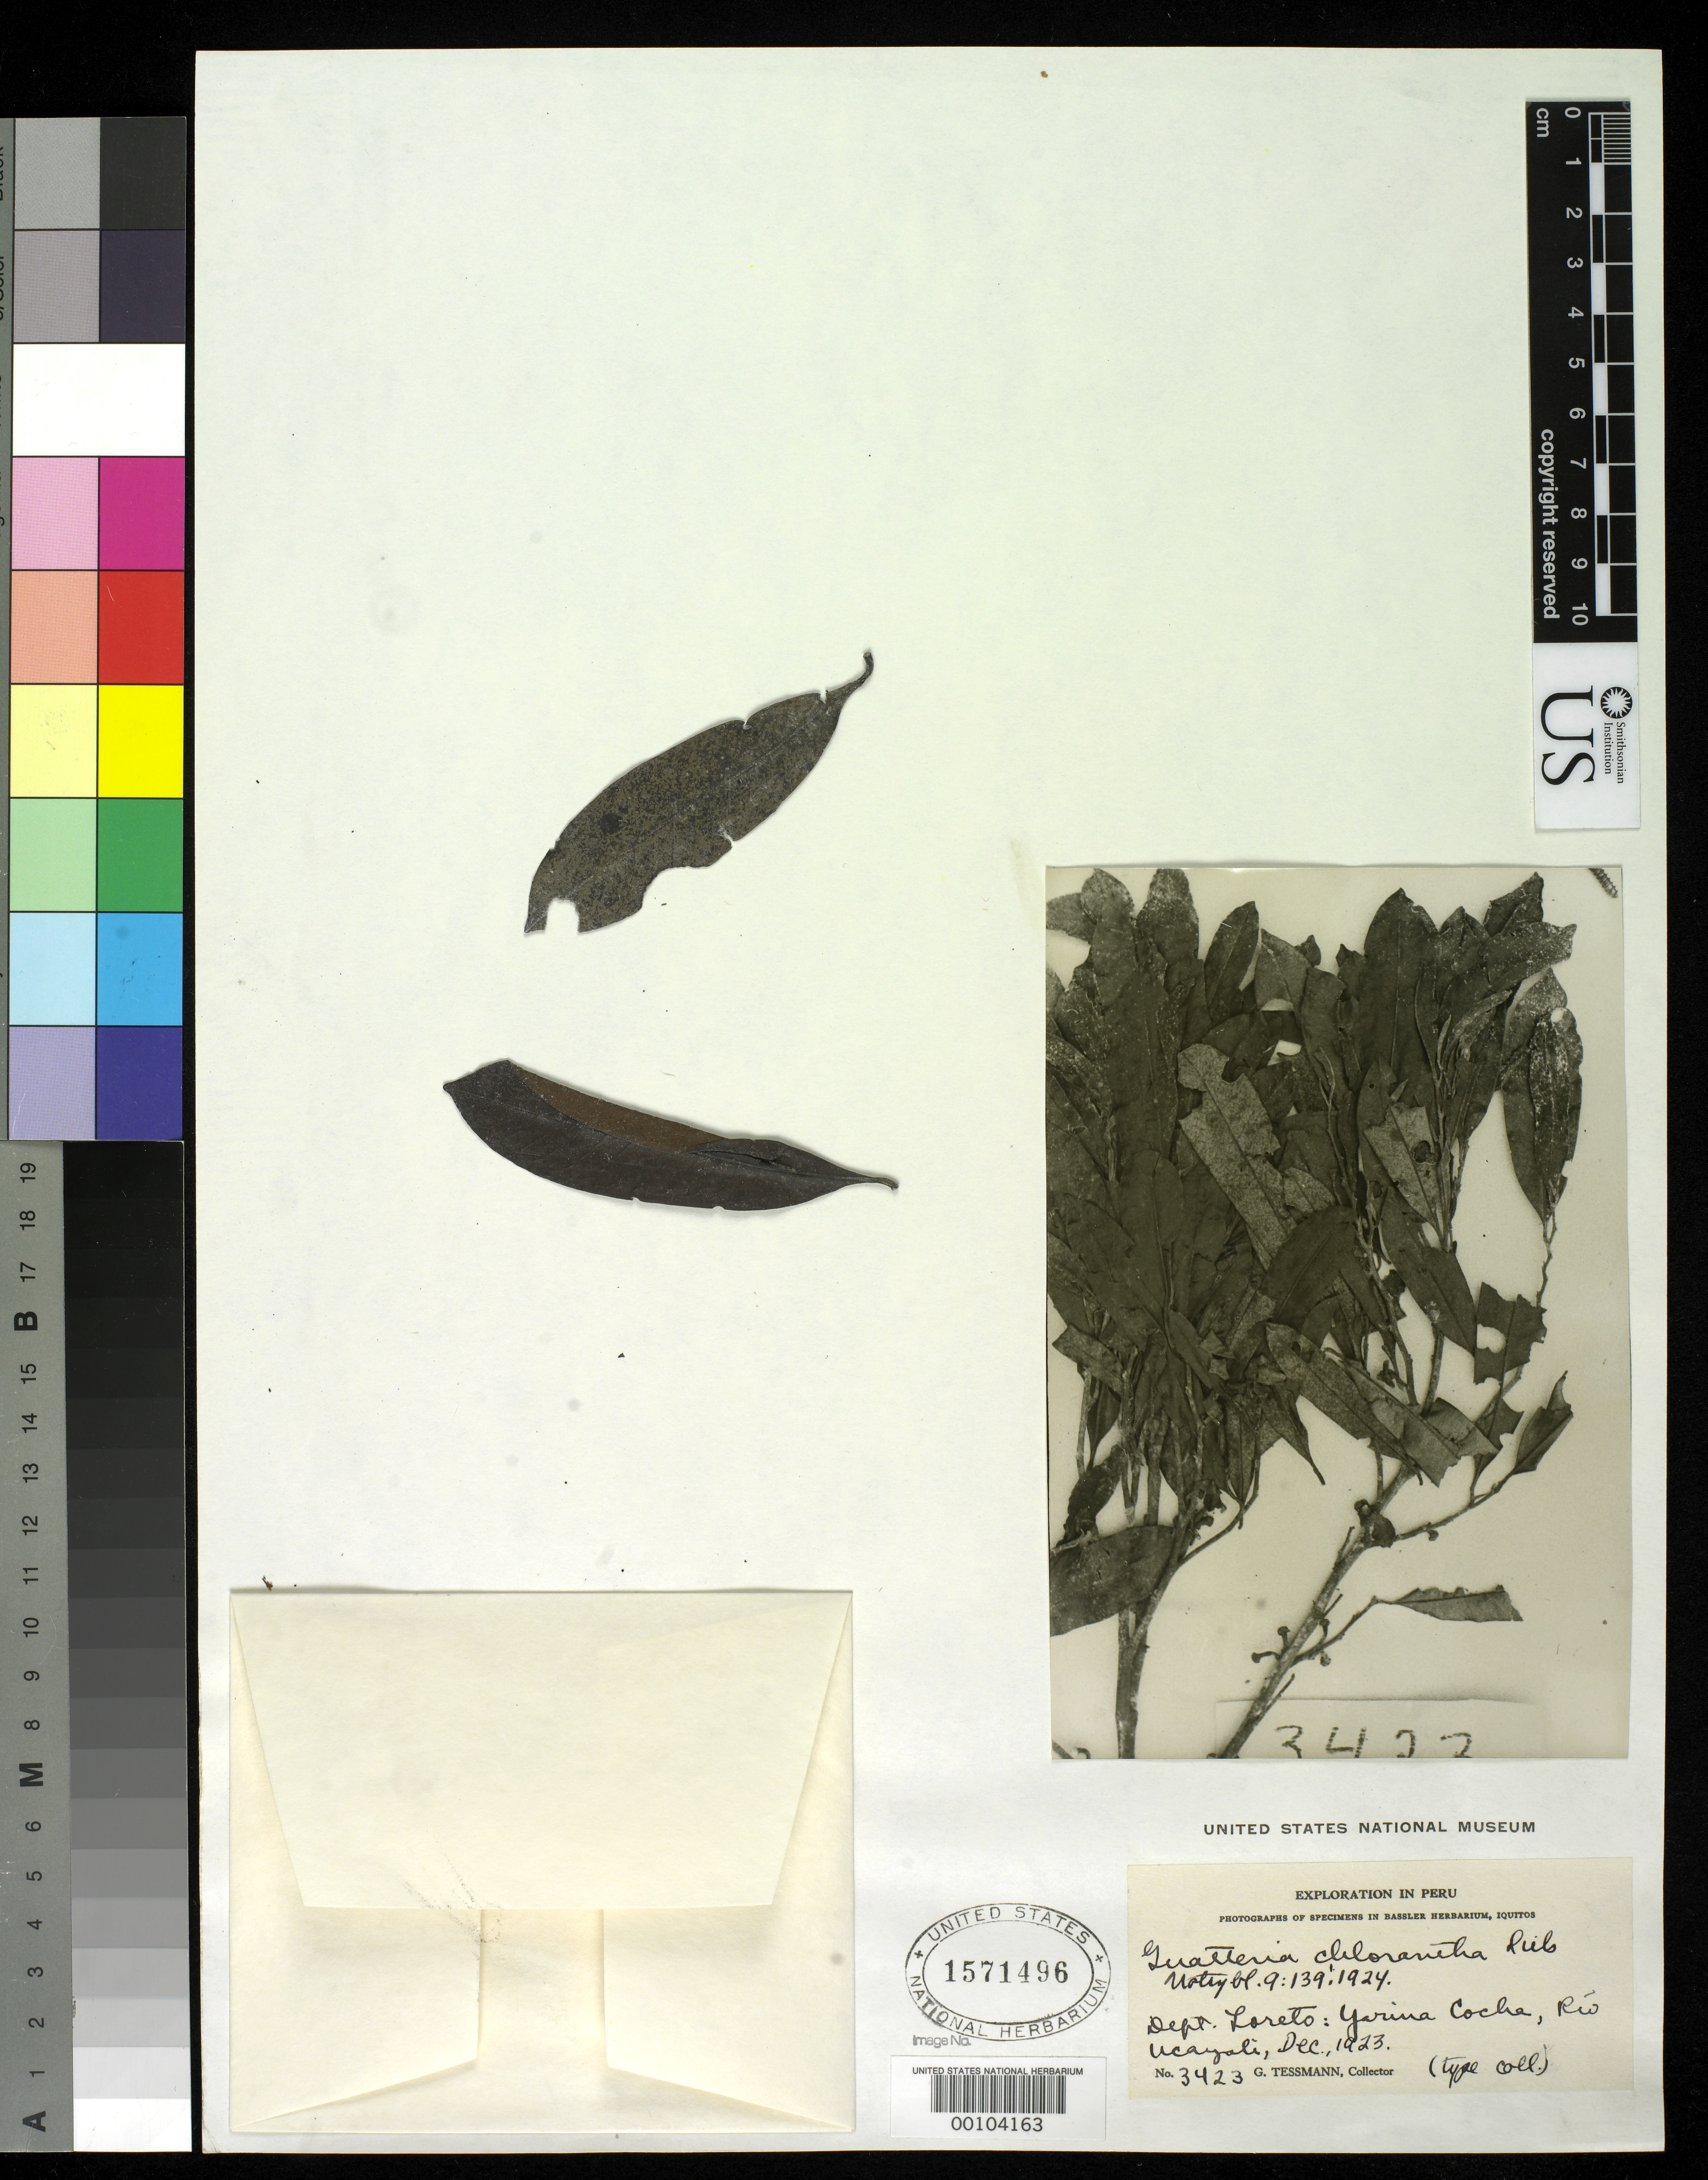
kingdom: Plantae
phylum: Tracheophyta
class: Magnoliopsida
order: Magnoliales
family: Annonaceae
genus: Guatteria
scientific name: Guatteria chlorantha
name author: Diels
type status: Isotype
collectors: G. Tessmann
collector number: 3423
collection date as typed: Dec 1923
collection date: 1923-12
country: Peru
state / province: Loreto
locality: Yarina Cocha, Rio Ucayali.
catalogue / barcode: US 1571496